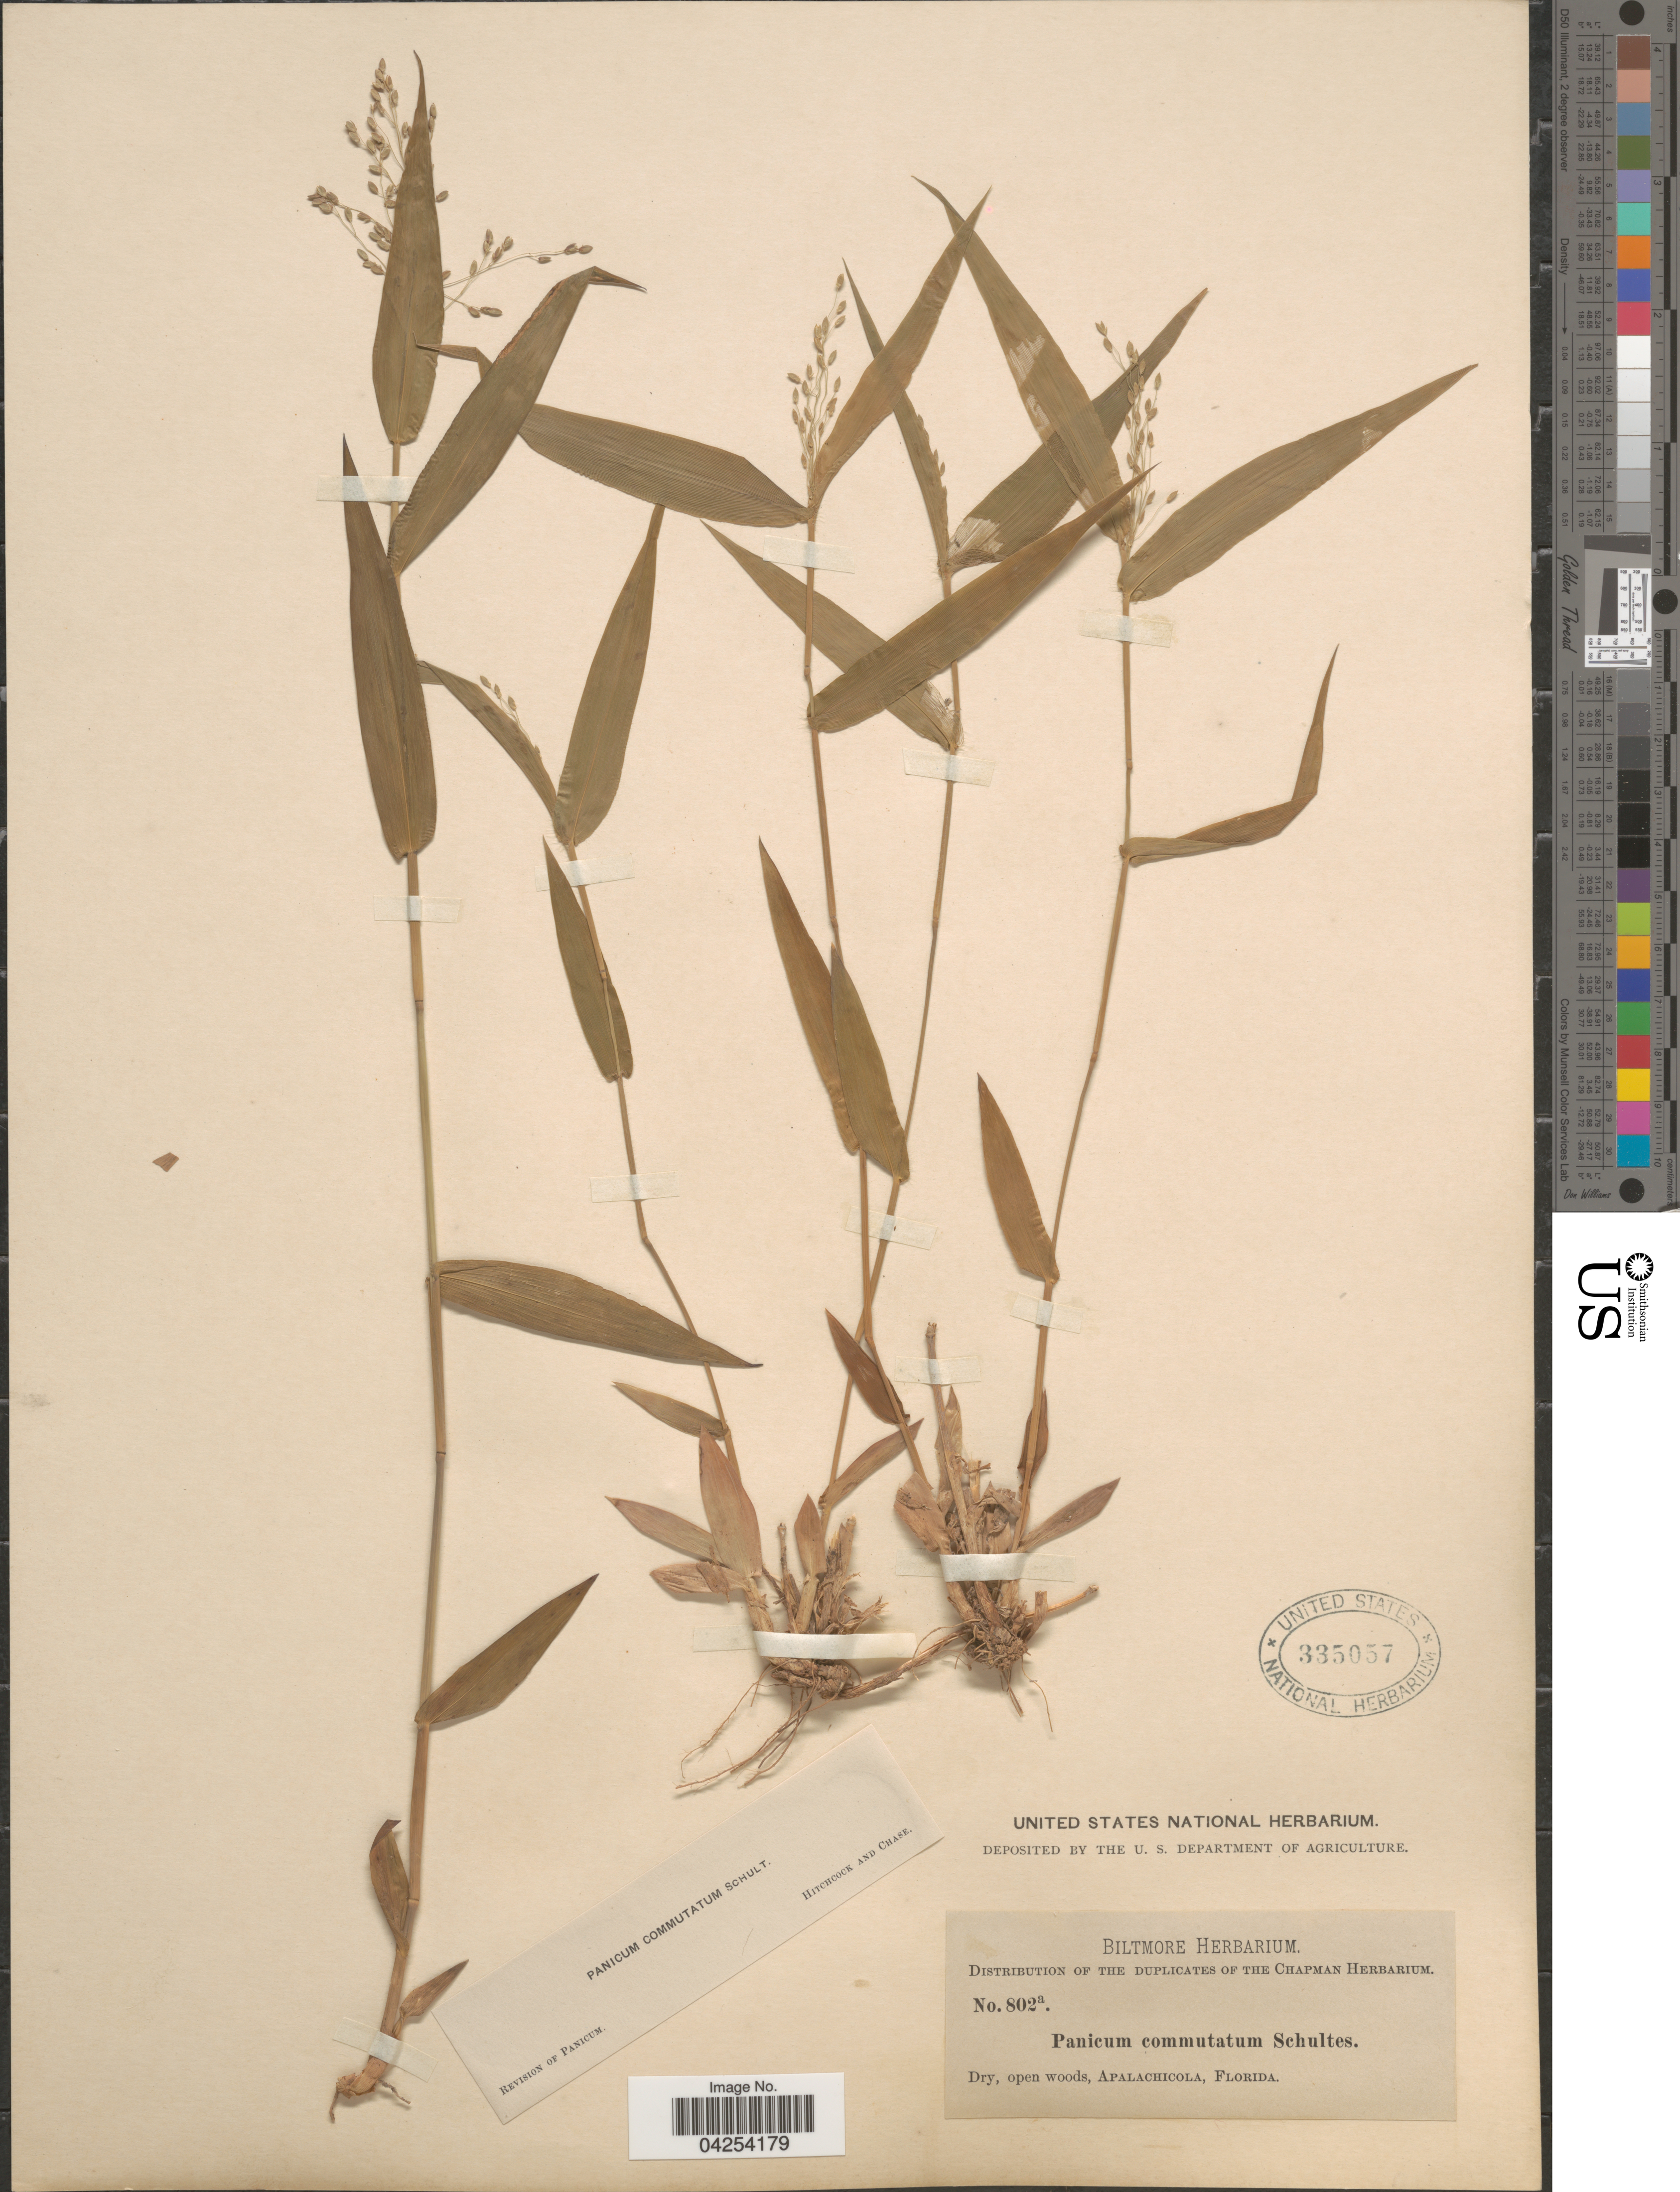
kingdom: Plantae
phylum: Tracheophyta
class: Liliopsida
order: Poales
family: Poaceae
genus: Dichanthelium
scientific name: Dichanthelium commutatum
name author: (Schult.) Gould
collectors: ex herb. Biltmore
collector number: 802a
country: United States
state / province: Florida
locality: Apalachicola.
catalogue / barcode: US 335057